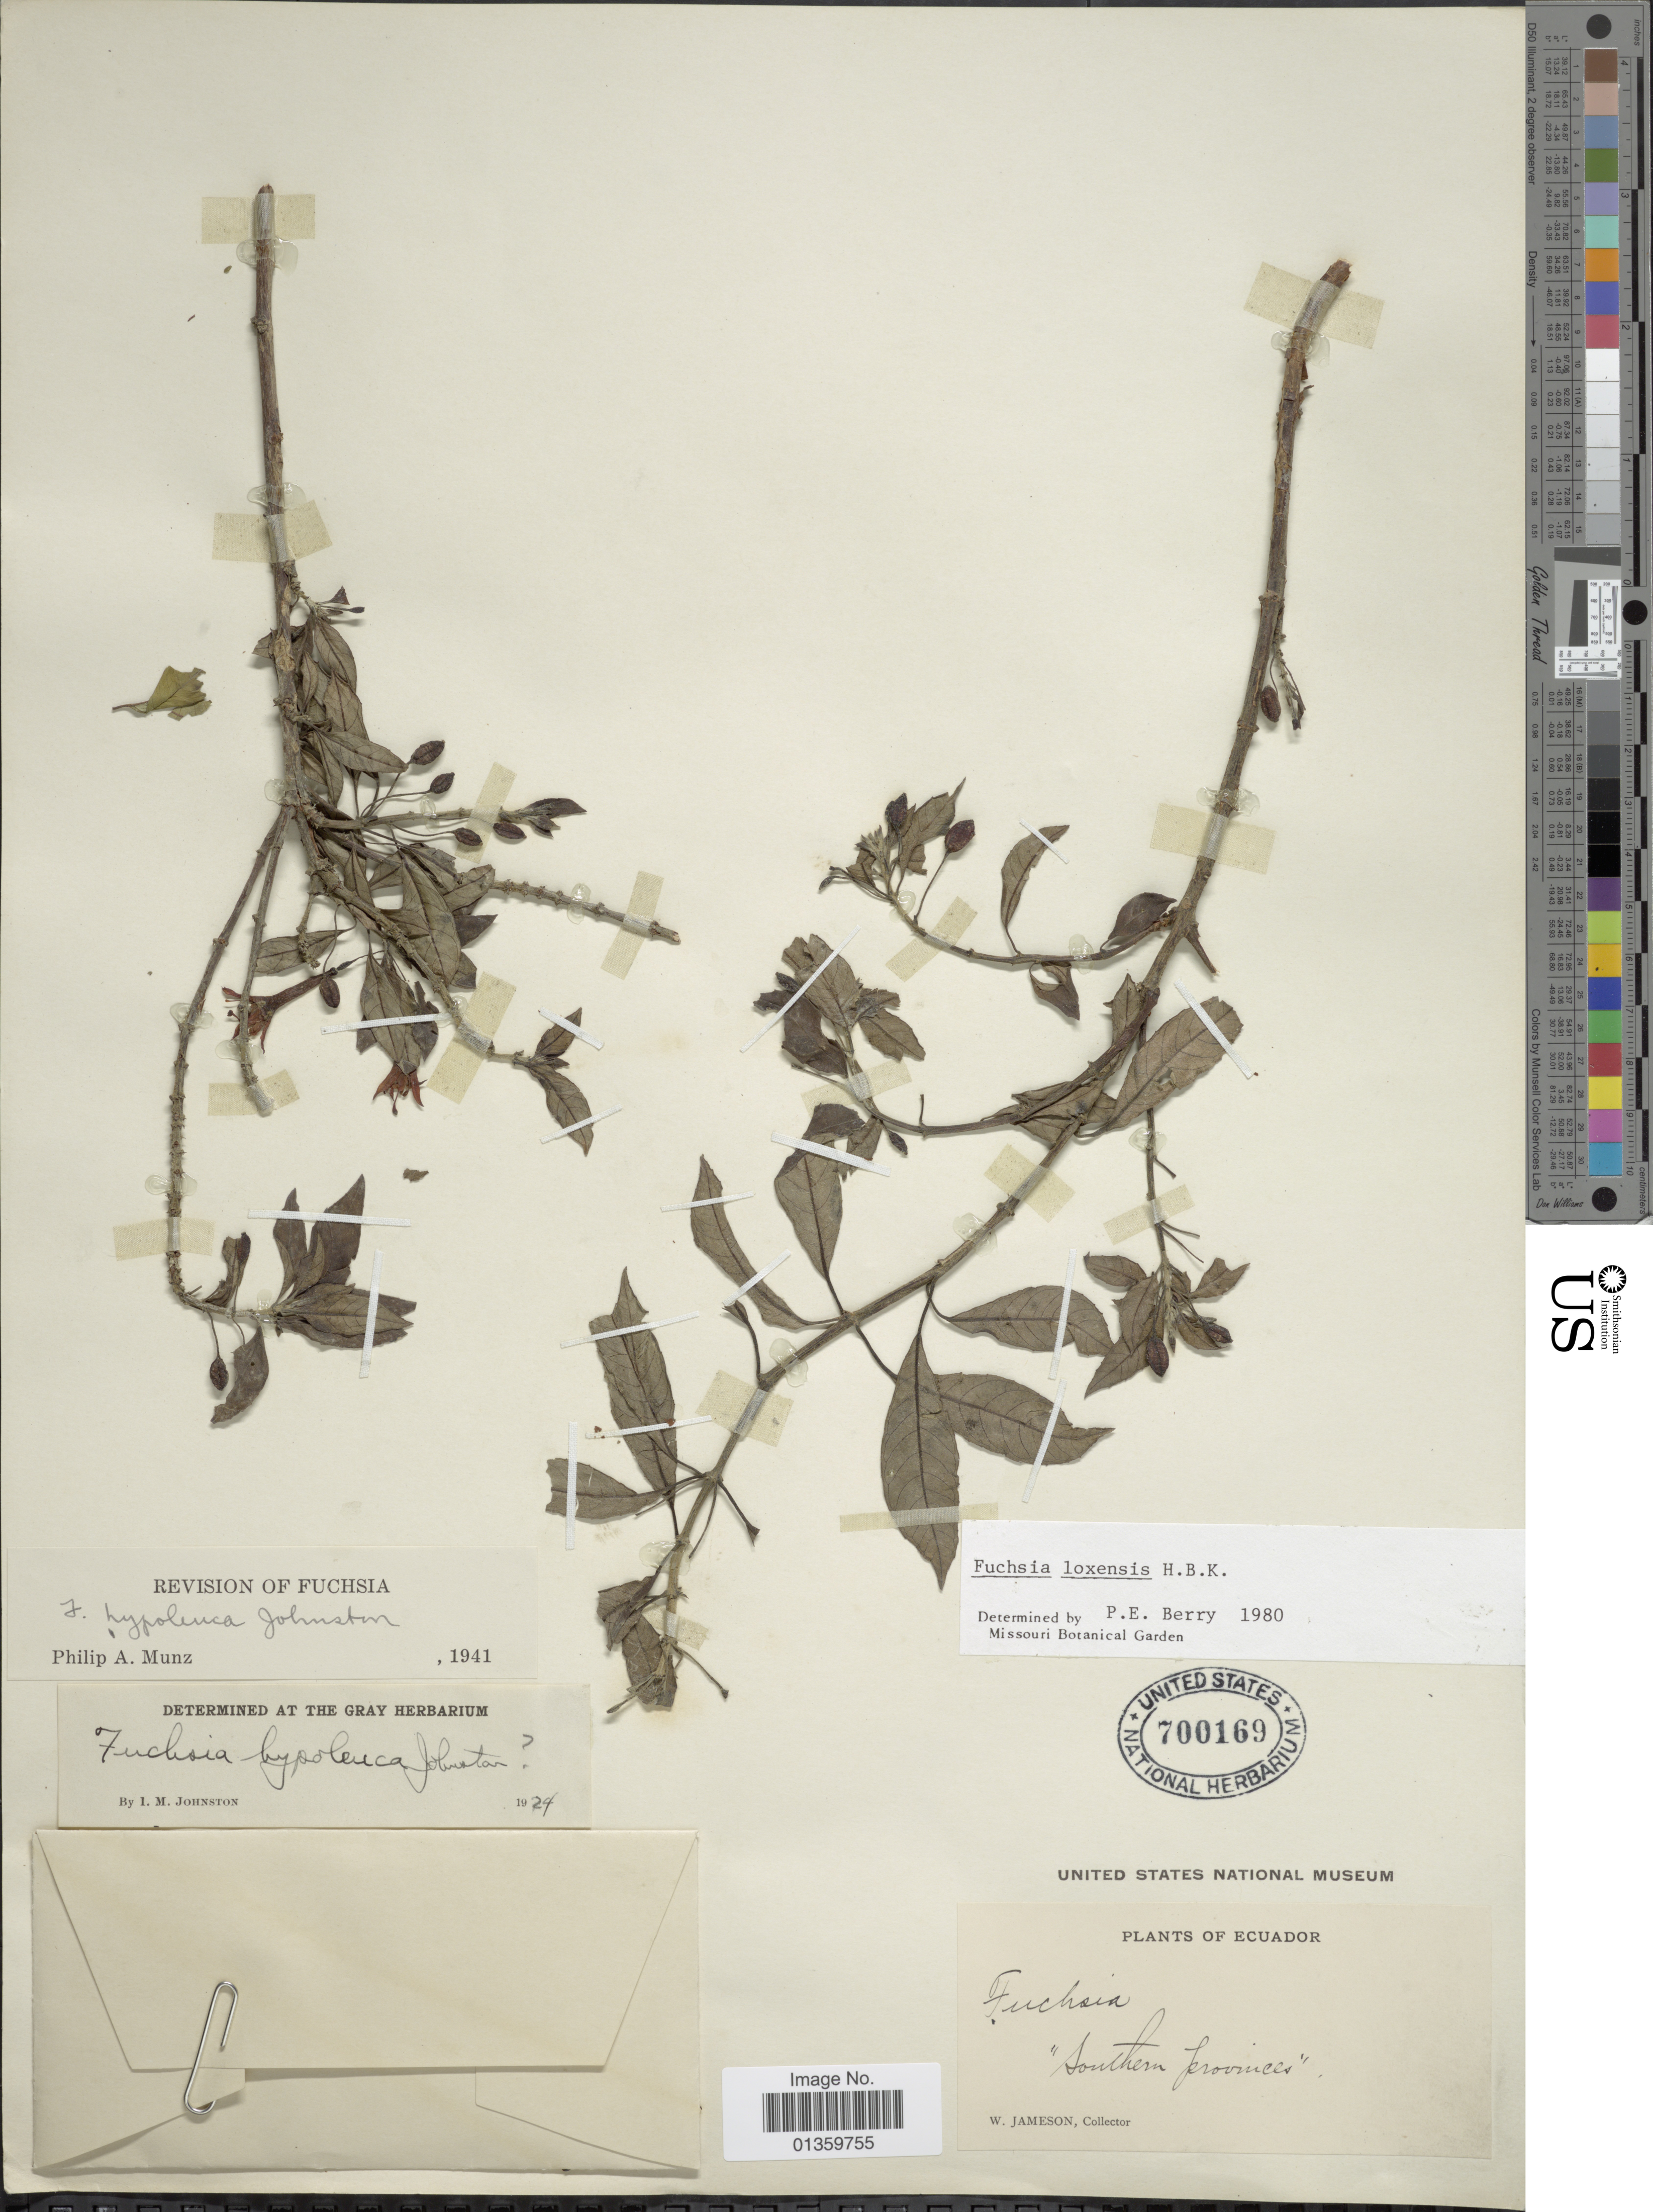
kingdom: Plantae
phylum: Tracheophyta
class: Magnoliopsida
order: Myrtales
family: Onagraceae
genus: Fuchsia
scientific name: Fuchsia loxensis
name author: Kunth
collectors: W. Jameson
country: Ecuador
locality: Southern Provinces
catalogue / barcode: US 700169